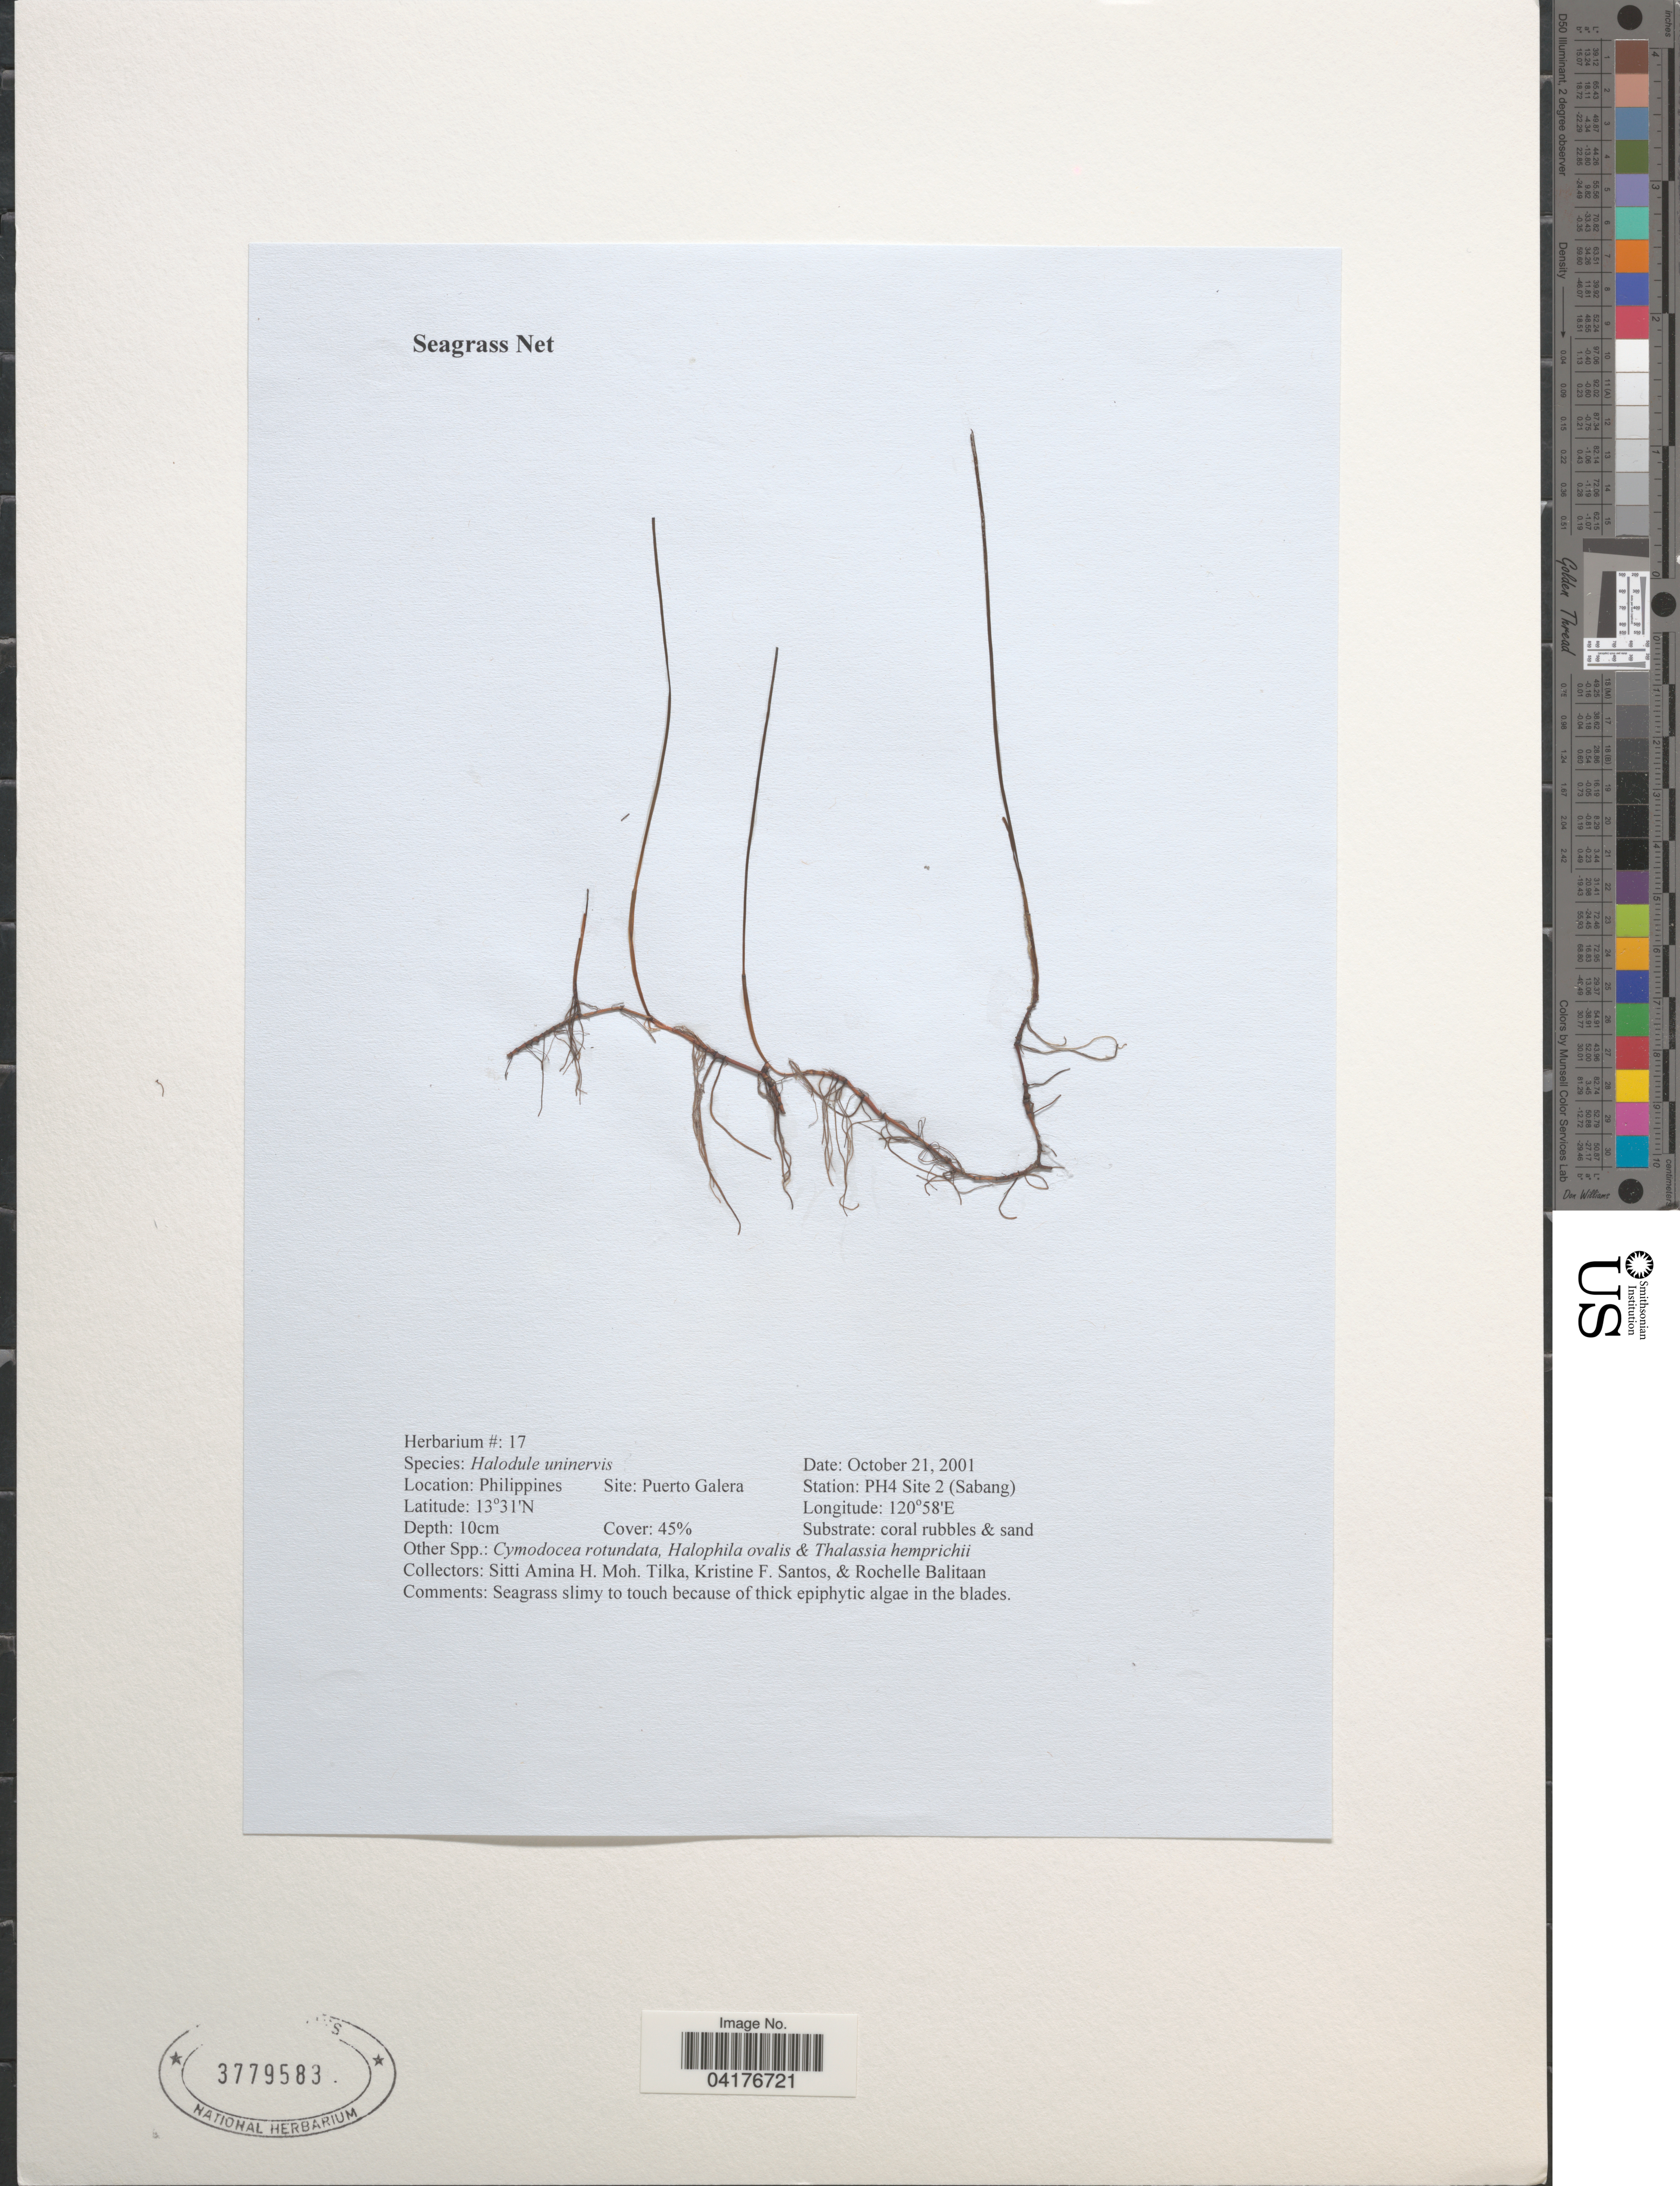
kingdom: Plantae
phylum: Tracheophyta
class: Liliopsida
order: Alismatales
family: Cymodoceaceae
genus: Halodule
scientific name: Halodule uninervis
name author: (Forssk.) Asch.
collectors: S. Tilka, K. Santos & R. Balitaan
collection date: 2001-10-21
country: Philippines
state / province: Mimaropa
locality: Site: Puerto Galera. Station: PH4 Site 2 (Sabang).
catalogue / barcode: US 3779583